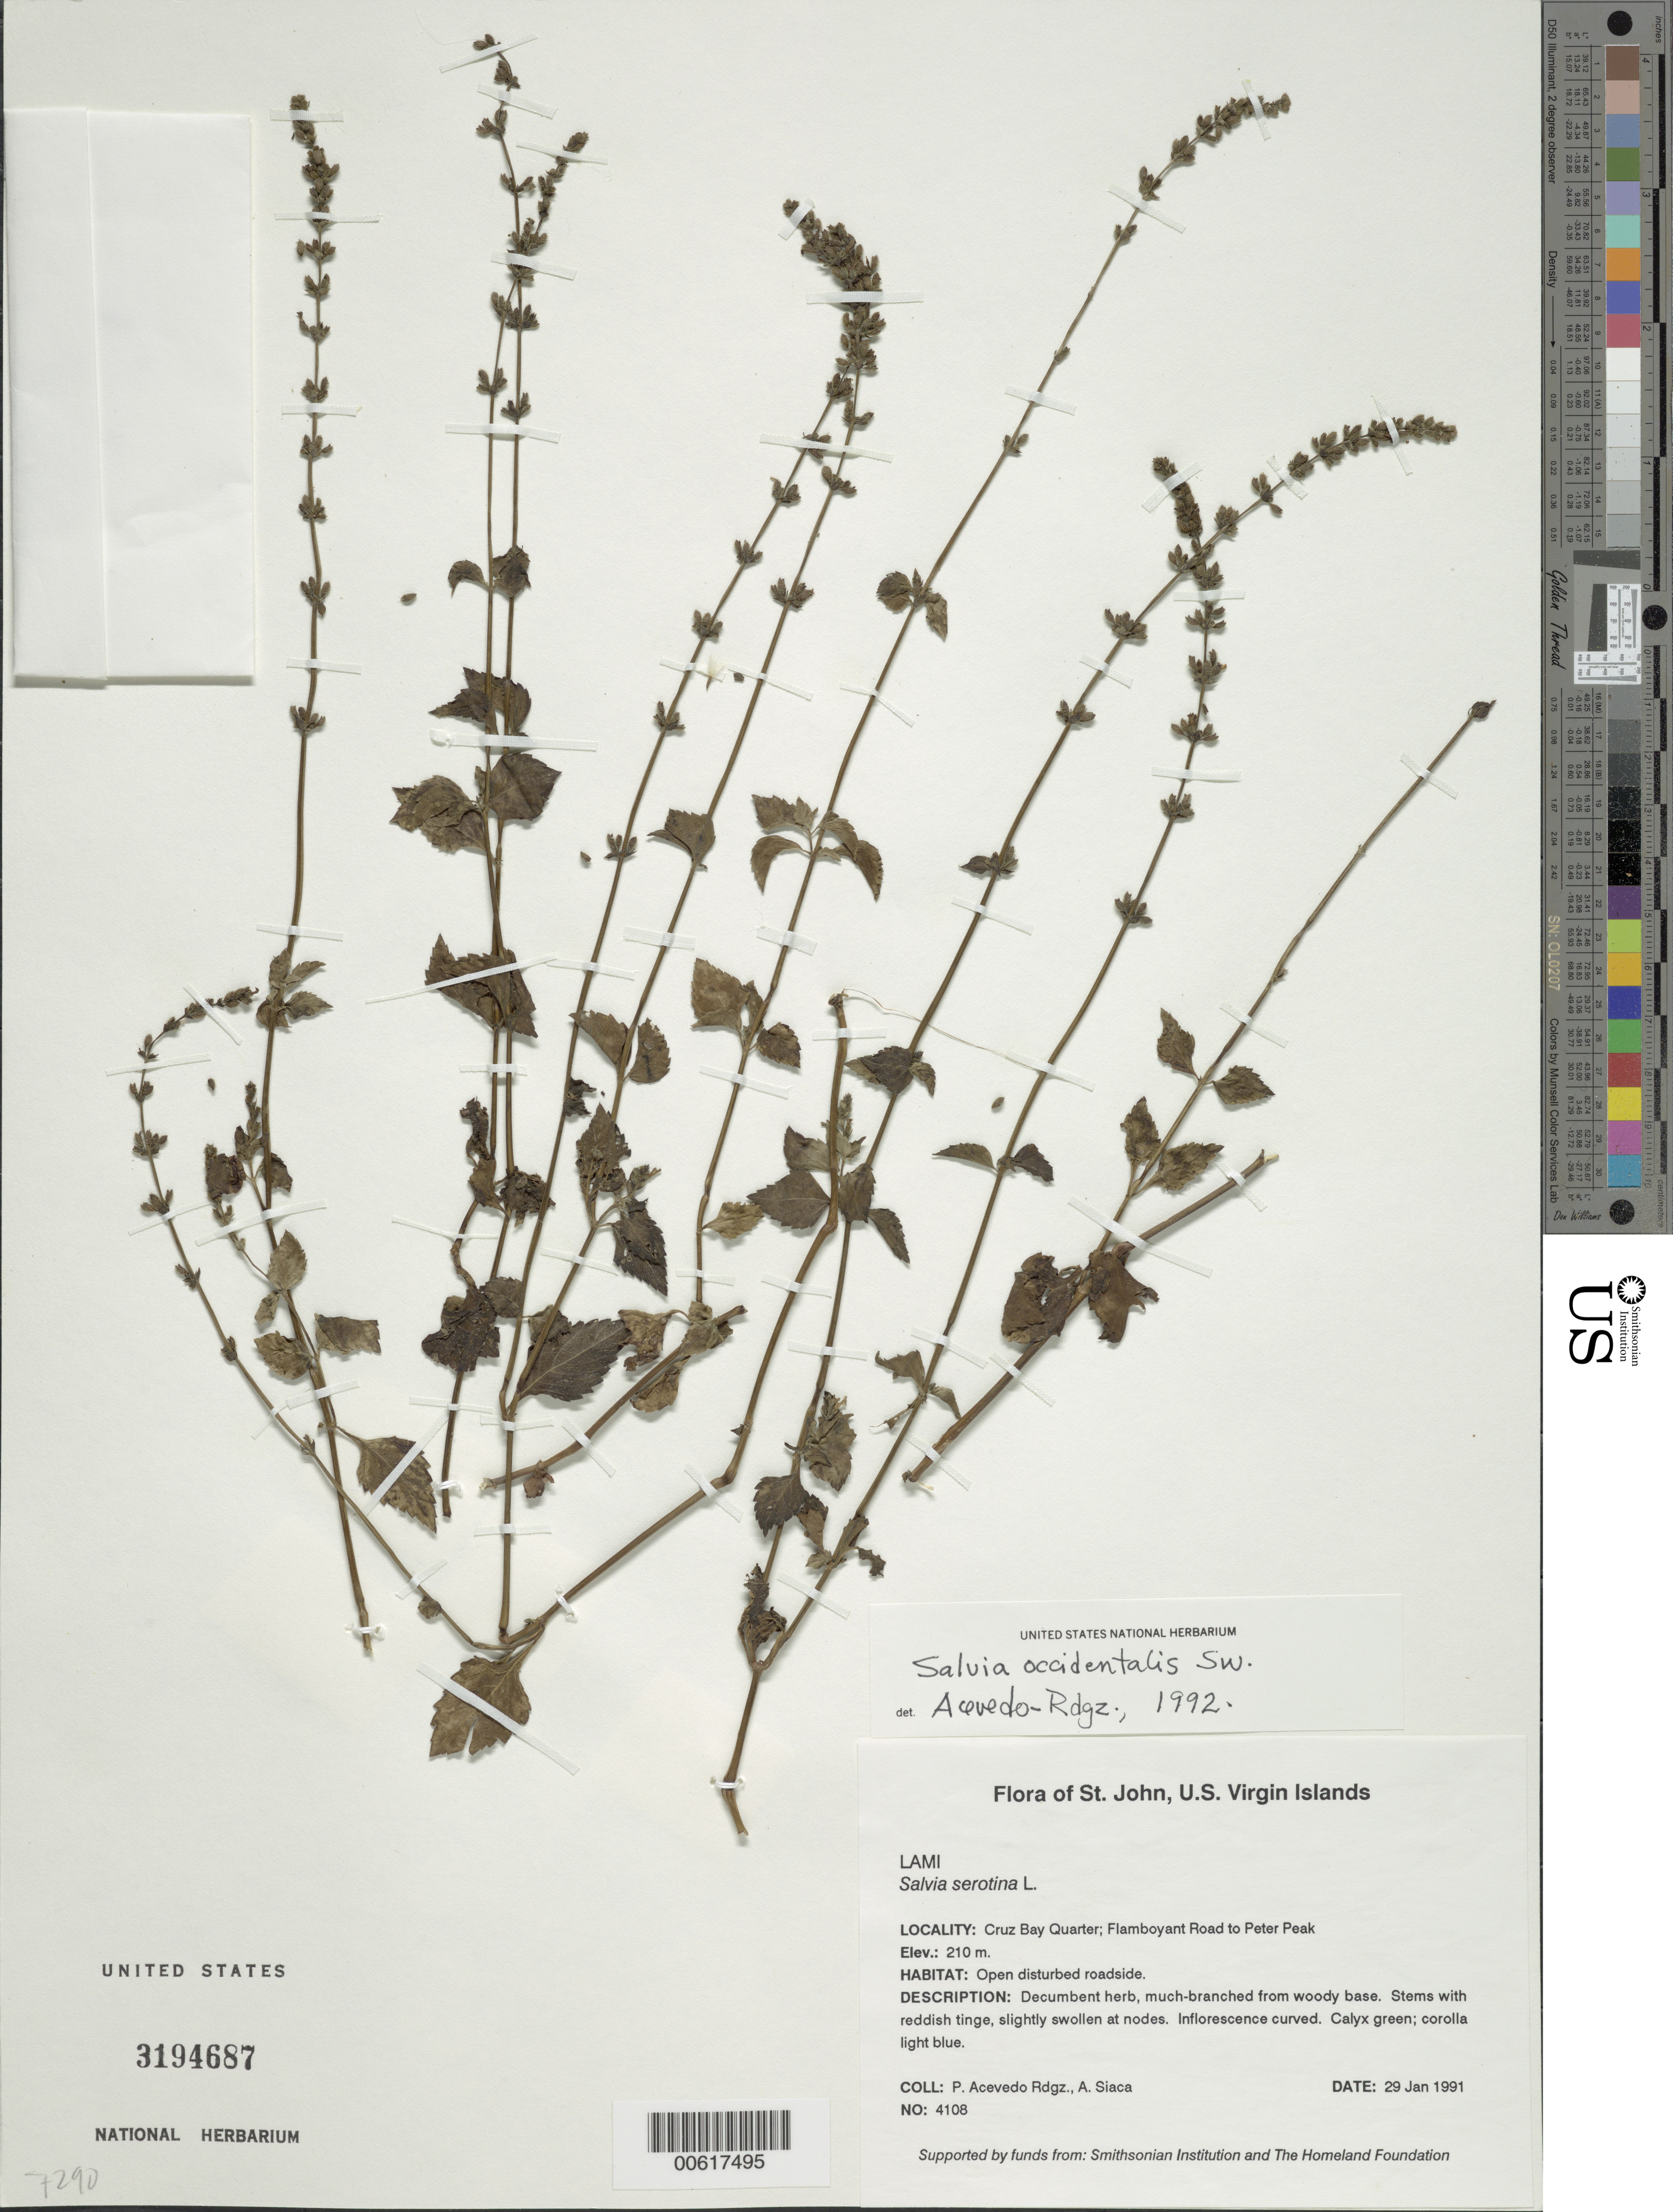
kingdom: Plantae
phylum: Tracheophyta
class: Magnoliopsida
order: Lamiales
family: Lamiaceae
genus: Salvia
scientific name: Salvia occidentalis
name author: Sw.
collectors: P. Acevedo-Rodr. & A. Siaca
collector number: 4108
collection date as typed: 29 Jan 1991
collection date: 1991-01-29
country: U.S. Virgin Islands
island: St. John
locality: Cruz Bay Quarter; Flamboyant Road to Peter Peak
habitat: Open disturbed roadside.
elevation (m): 210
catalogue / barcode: US 3194687